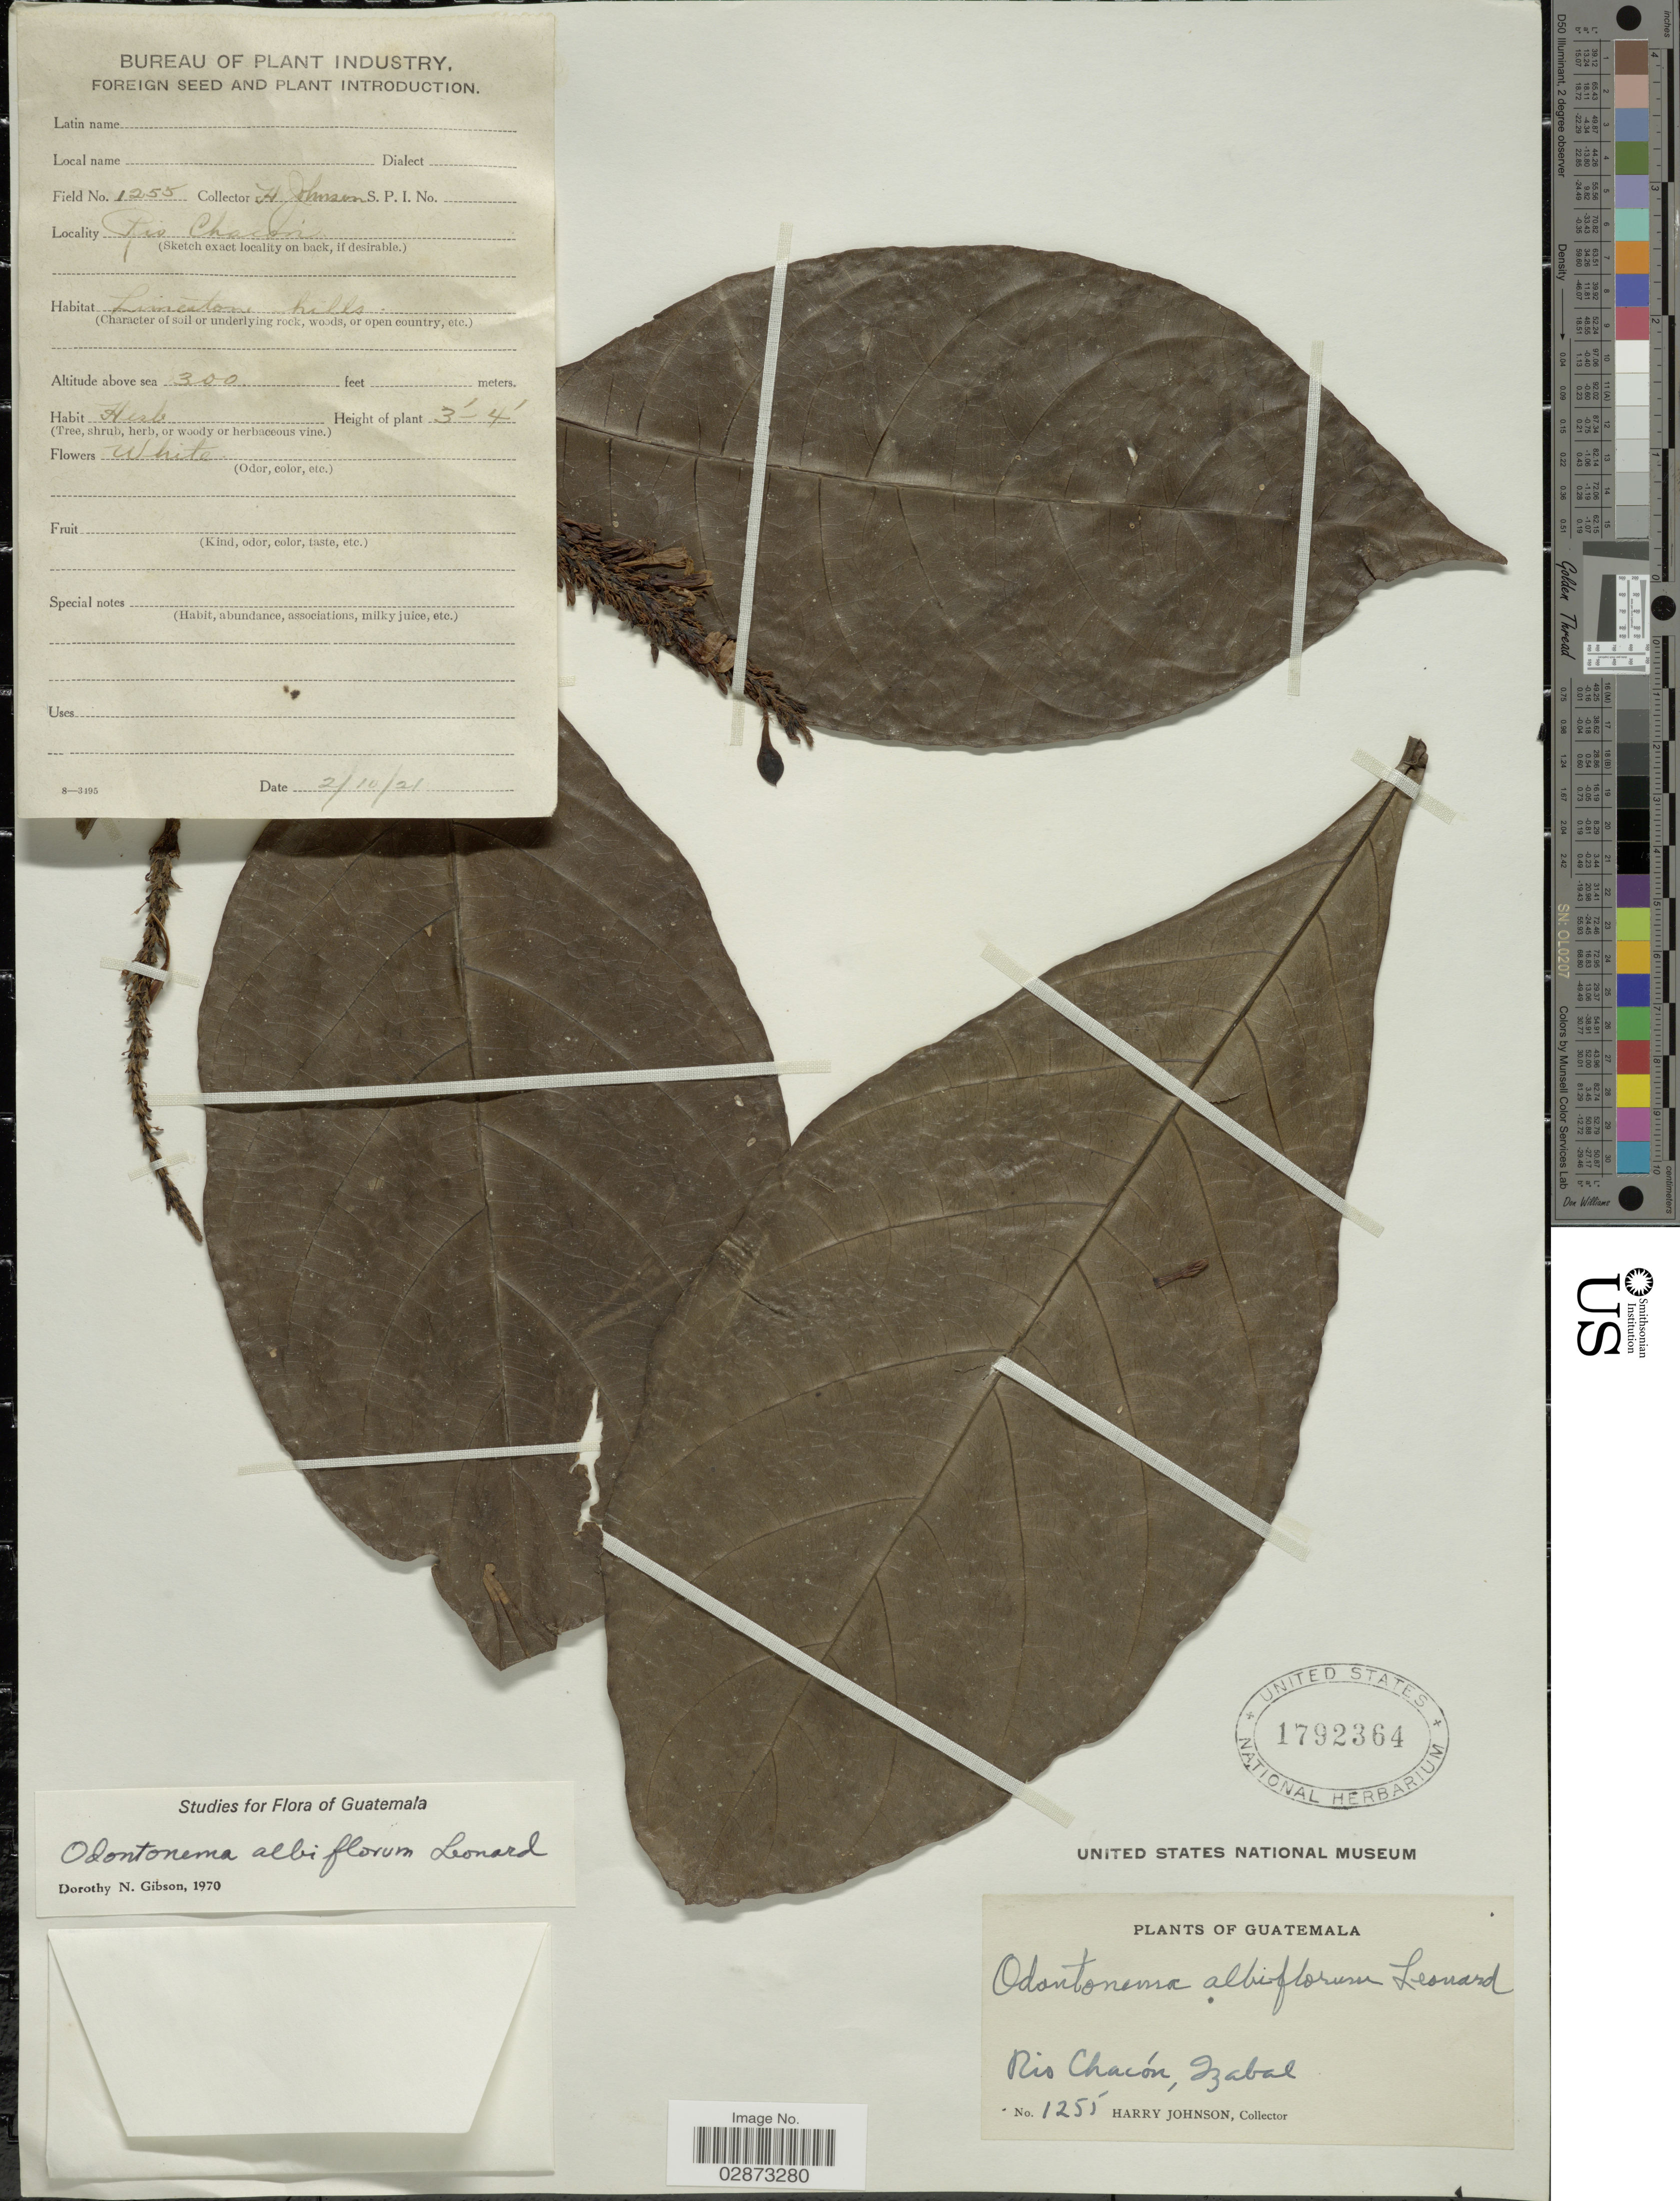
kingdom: Plantae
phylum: Tracheophyta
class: Magnoliopsida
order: Lamiales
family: Acanthaceae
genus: Odontonema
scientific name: Odontonema albiflorum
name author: Leonard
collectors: H. Johnson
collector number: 1255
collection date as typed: Transcribed d/m/y: 2/10/21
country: Guatemala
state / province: Izabal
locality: Rio Chacon.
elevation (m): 91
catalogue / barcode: US 1792364